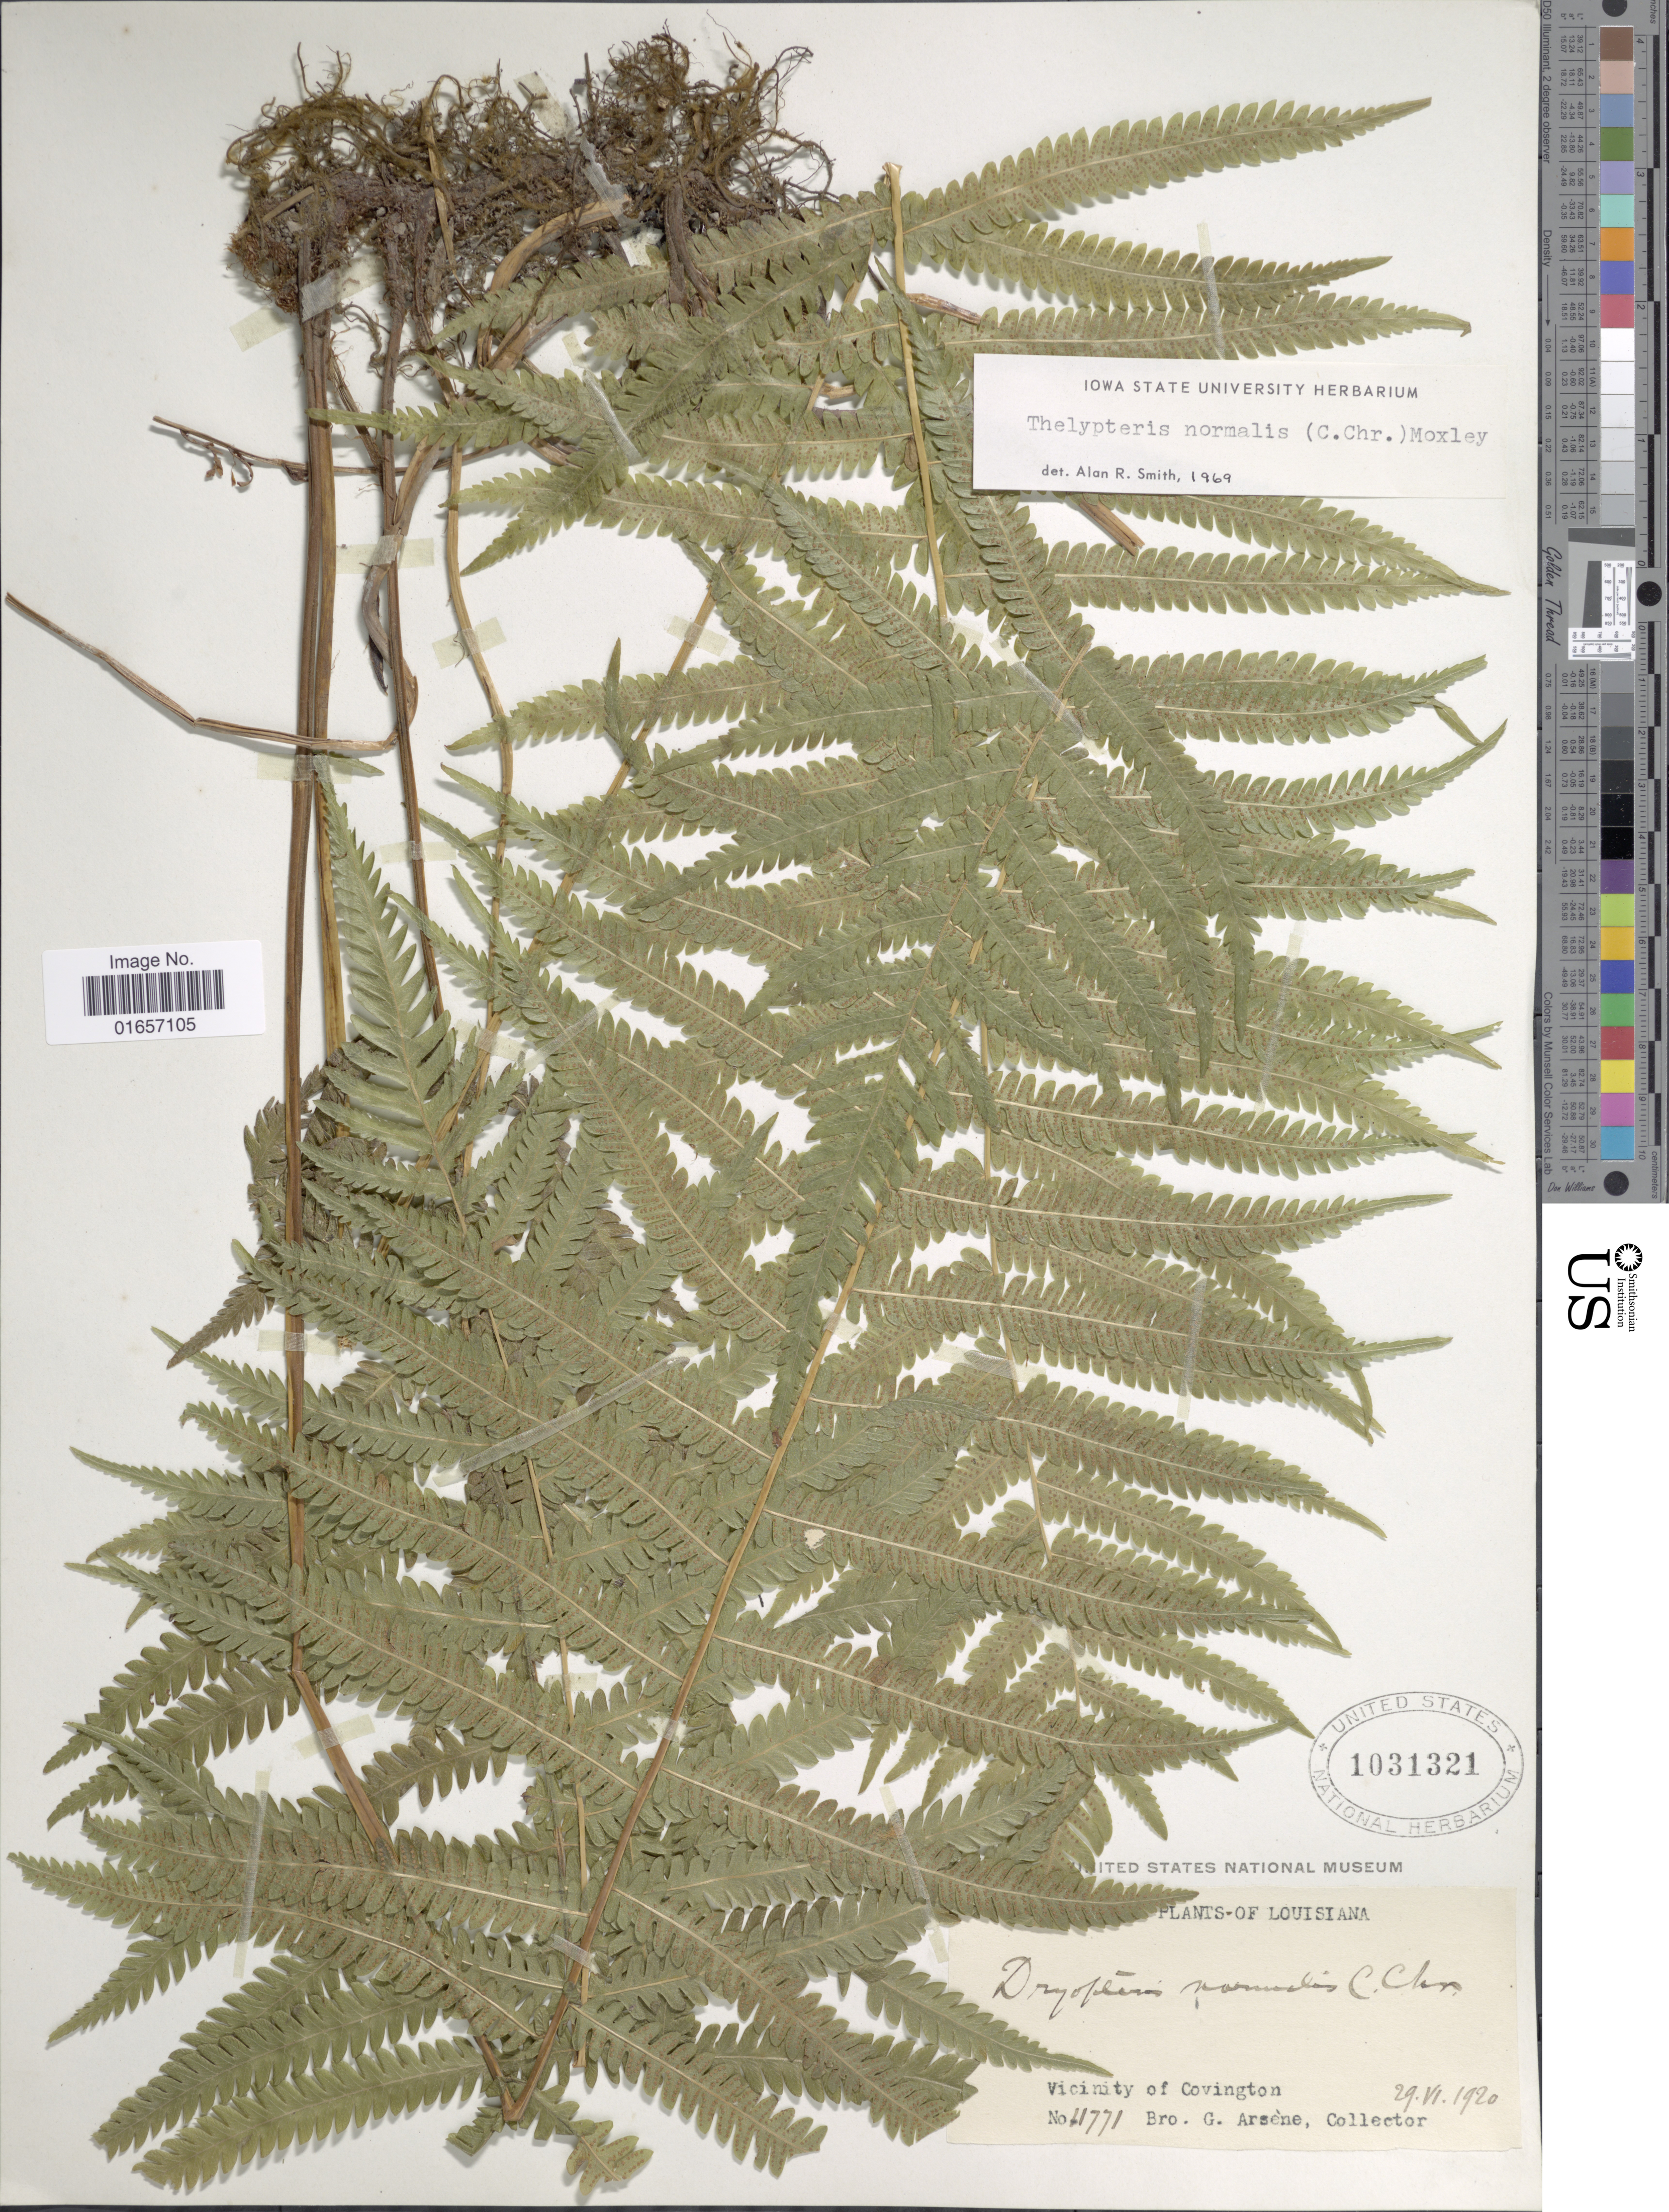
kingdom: Plantae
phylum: Tracheophyta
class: Polypodiopsida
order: Polypodiales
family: Thelypteridaceae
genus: Christella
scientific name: Christella kunthii comb. ined.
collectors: Bro. G. Arsène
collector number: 11771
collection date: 1920-06-29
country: United States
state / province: Louisiana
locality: Vicinity of Covington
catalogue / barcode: US 1031321